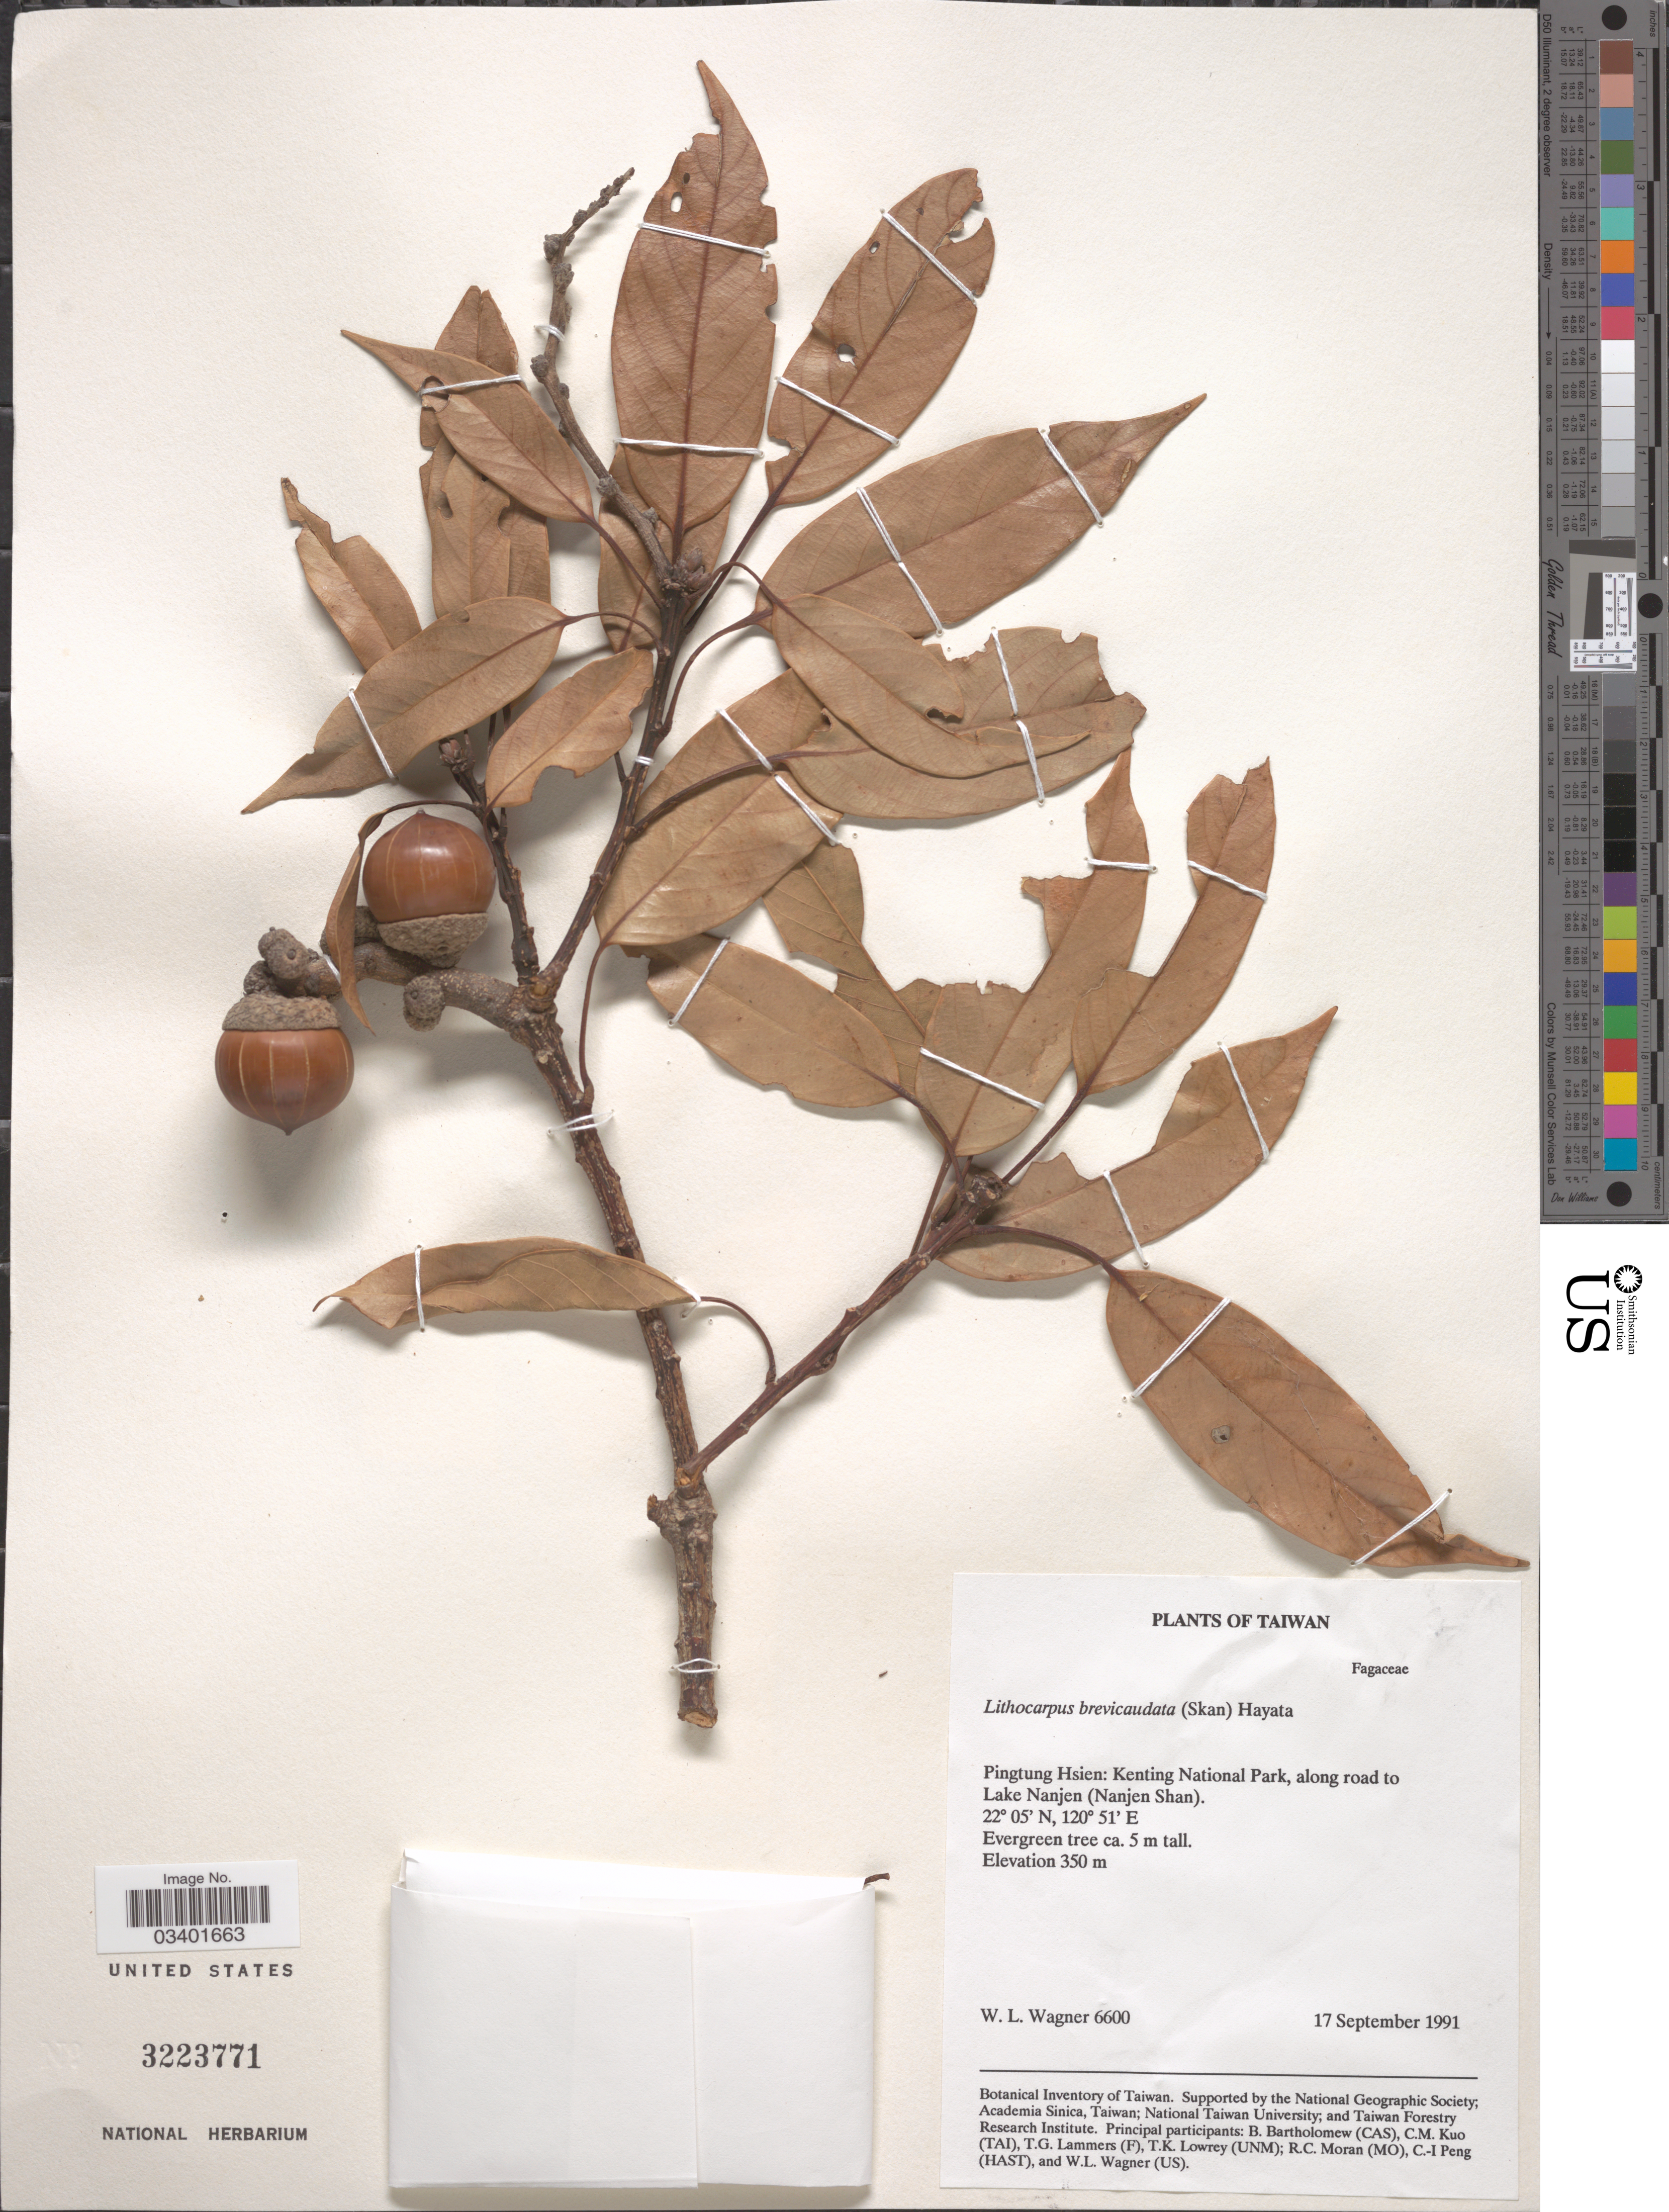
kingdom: Plantae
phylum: Tracheophyta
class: Magnoliopsida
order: Fagales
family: Fagaceae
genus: Lithocarpus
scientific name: Lithocarpus brevicaudatus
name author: (Skan) Hayata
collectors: W. L. Wagner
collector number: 6600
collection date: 1991-09-17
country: Taiwan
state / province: Pingtung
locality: Pingtung Hsien: Kenting National Park, along road to Lake Nanjen (Nanjen Shan).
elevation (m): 350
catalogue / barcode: US 3223771